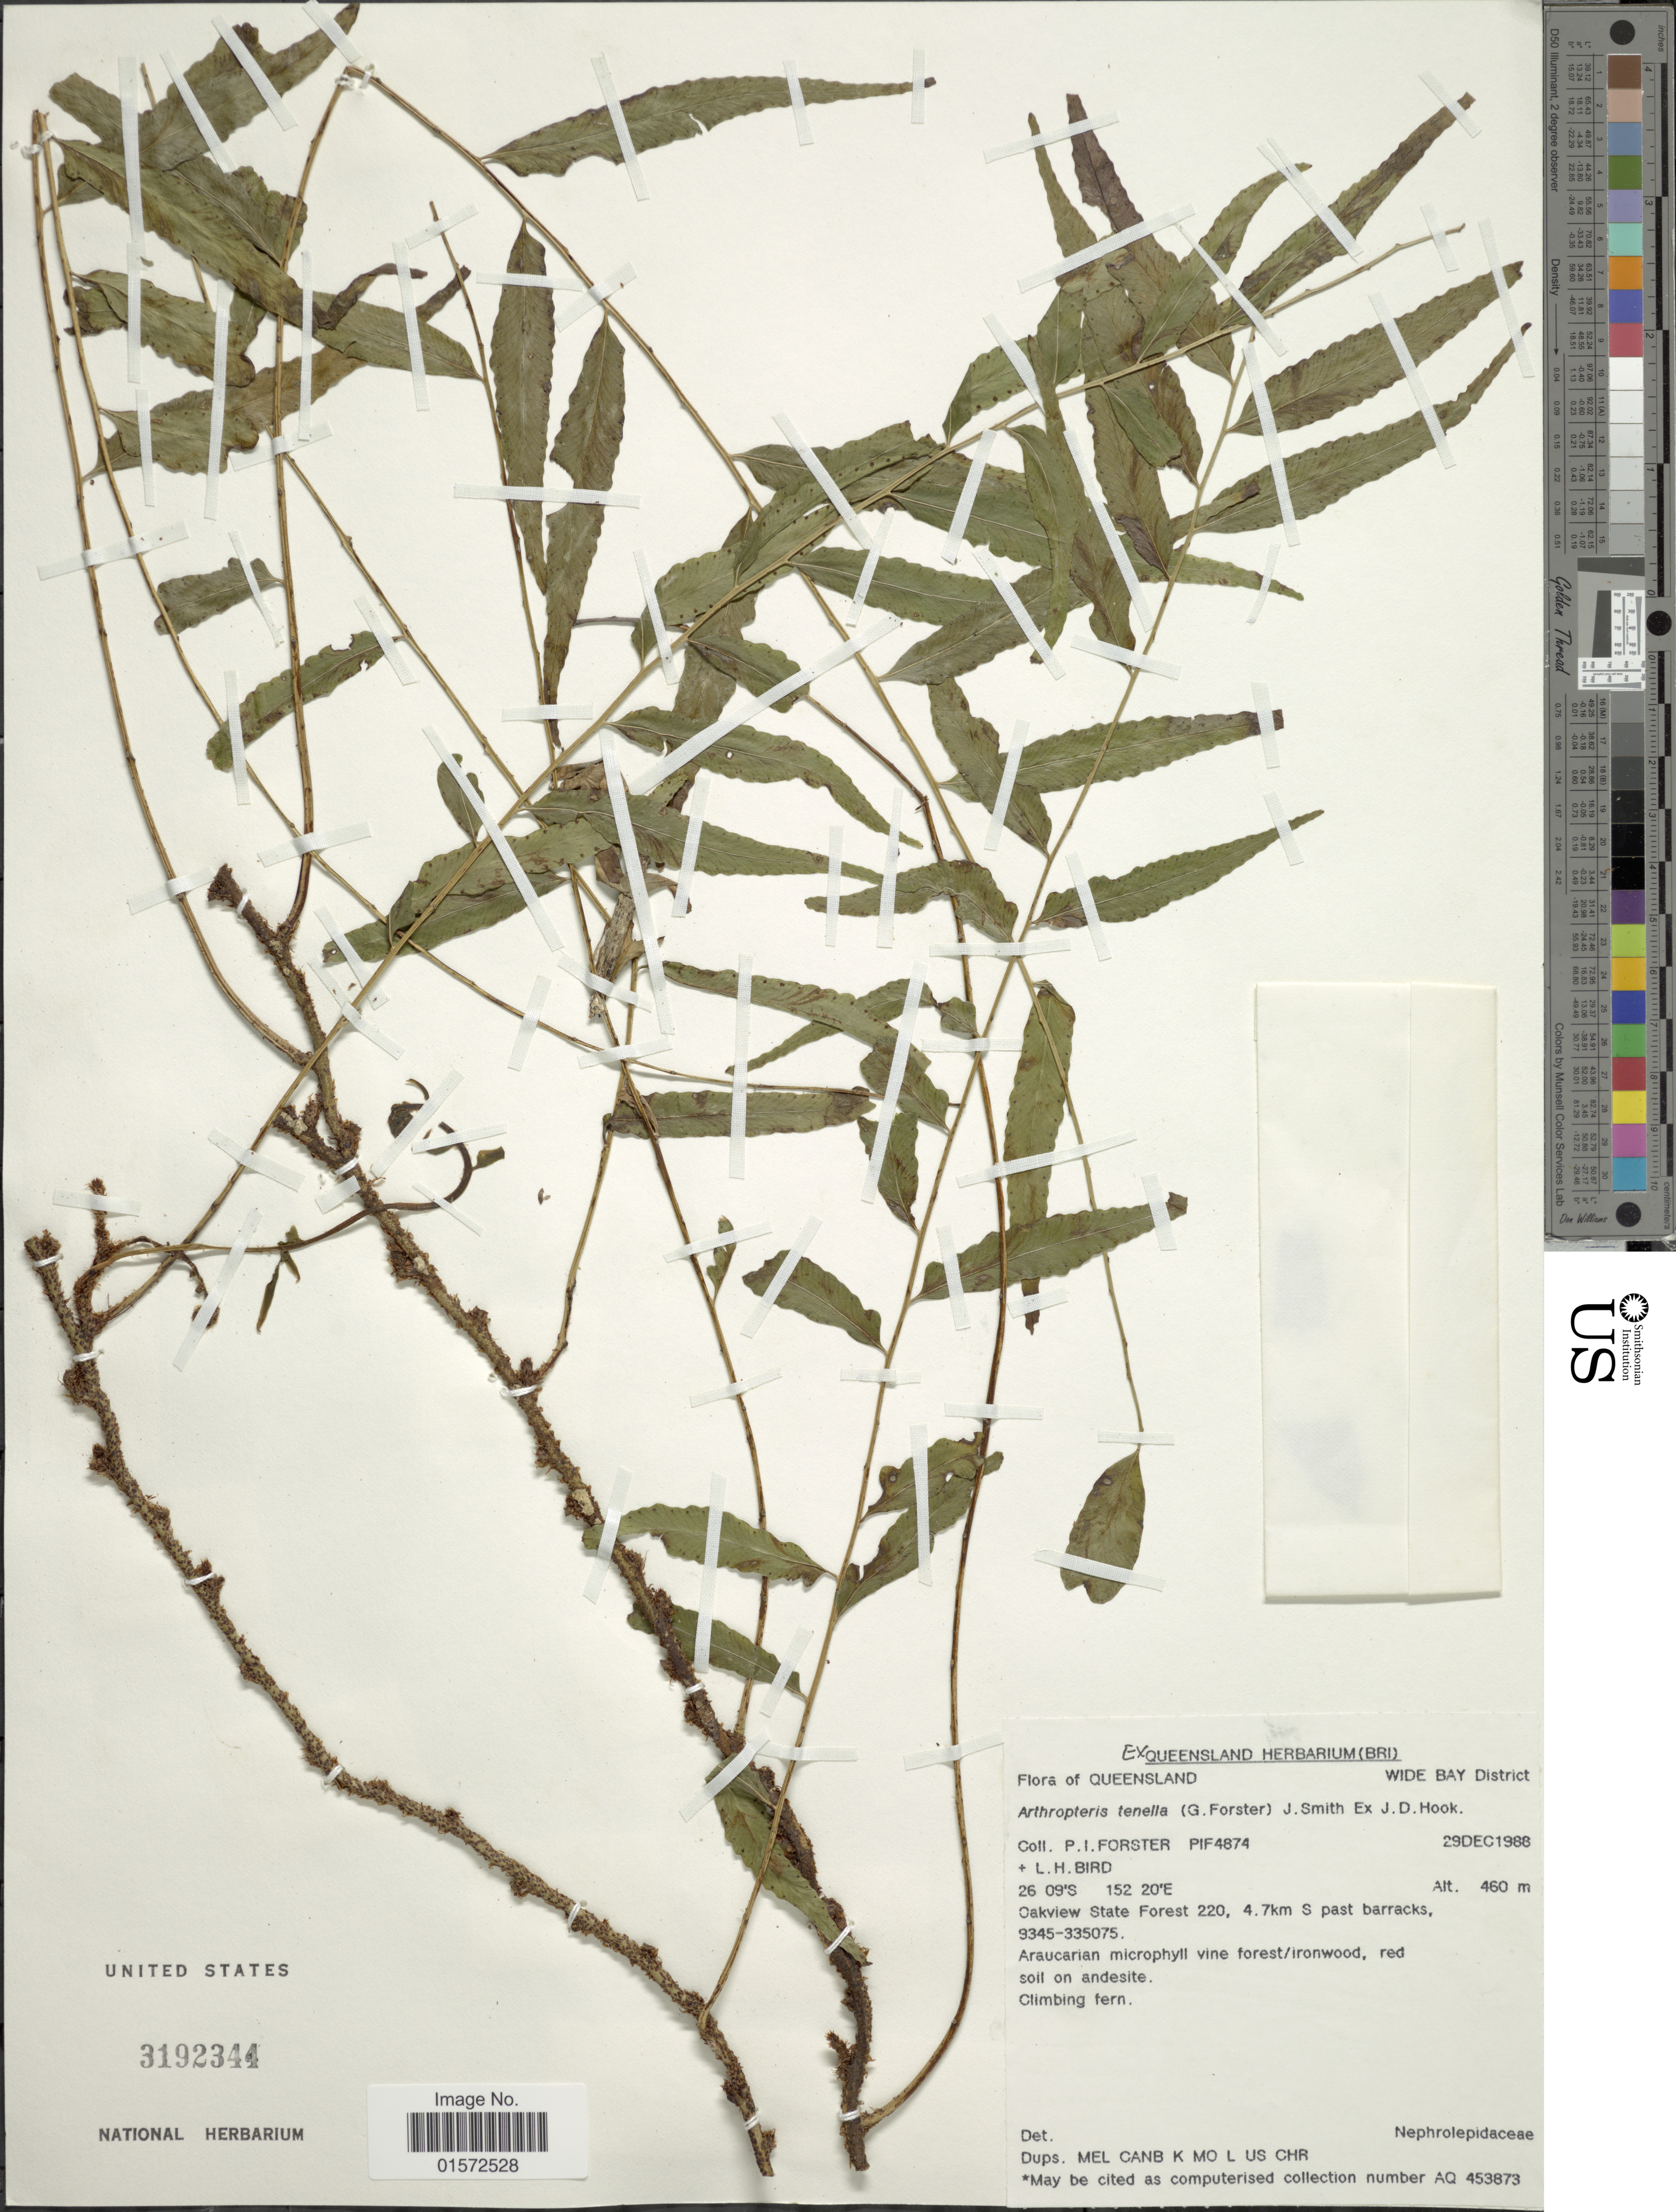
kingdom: Plantae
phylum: Tracheophyta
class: Polypodiopsida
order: Polypodiales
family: Tectariaceae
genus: Arthropteris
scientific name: Arthropteris tenella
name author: (G. Forst.) J. Sm. ex Hook. f.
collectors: P. Forster & L. Bird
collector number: PIF4874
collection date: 1988-12-29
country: Australia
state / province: Queensland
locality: Queensland, Wide Bay district, Oakview State Forest 220, 4.7 km S past barracks, 9345-335075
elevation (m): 460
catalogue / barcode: US 319234